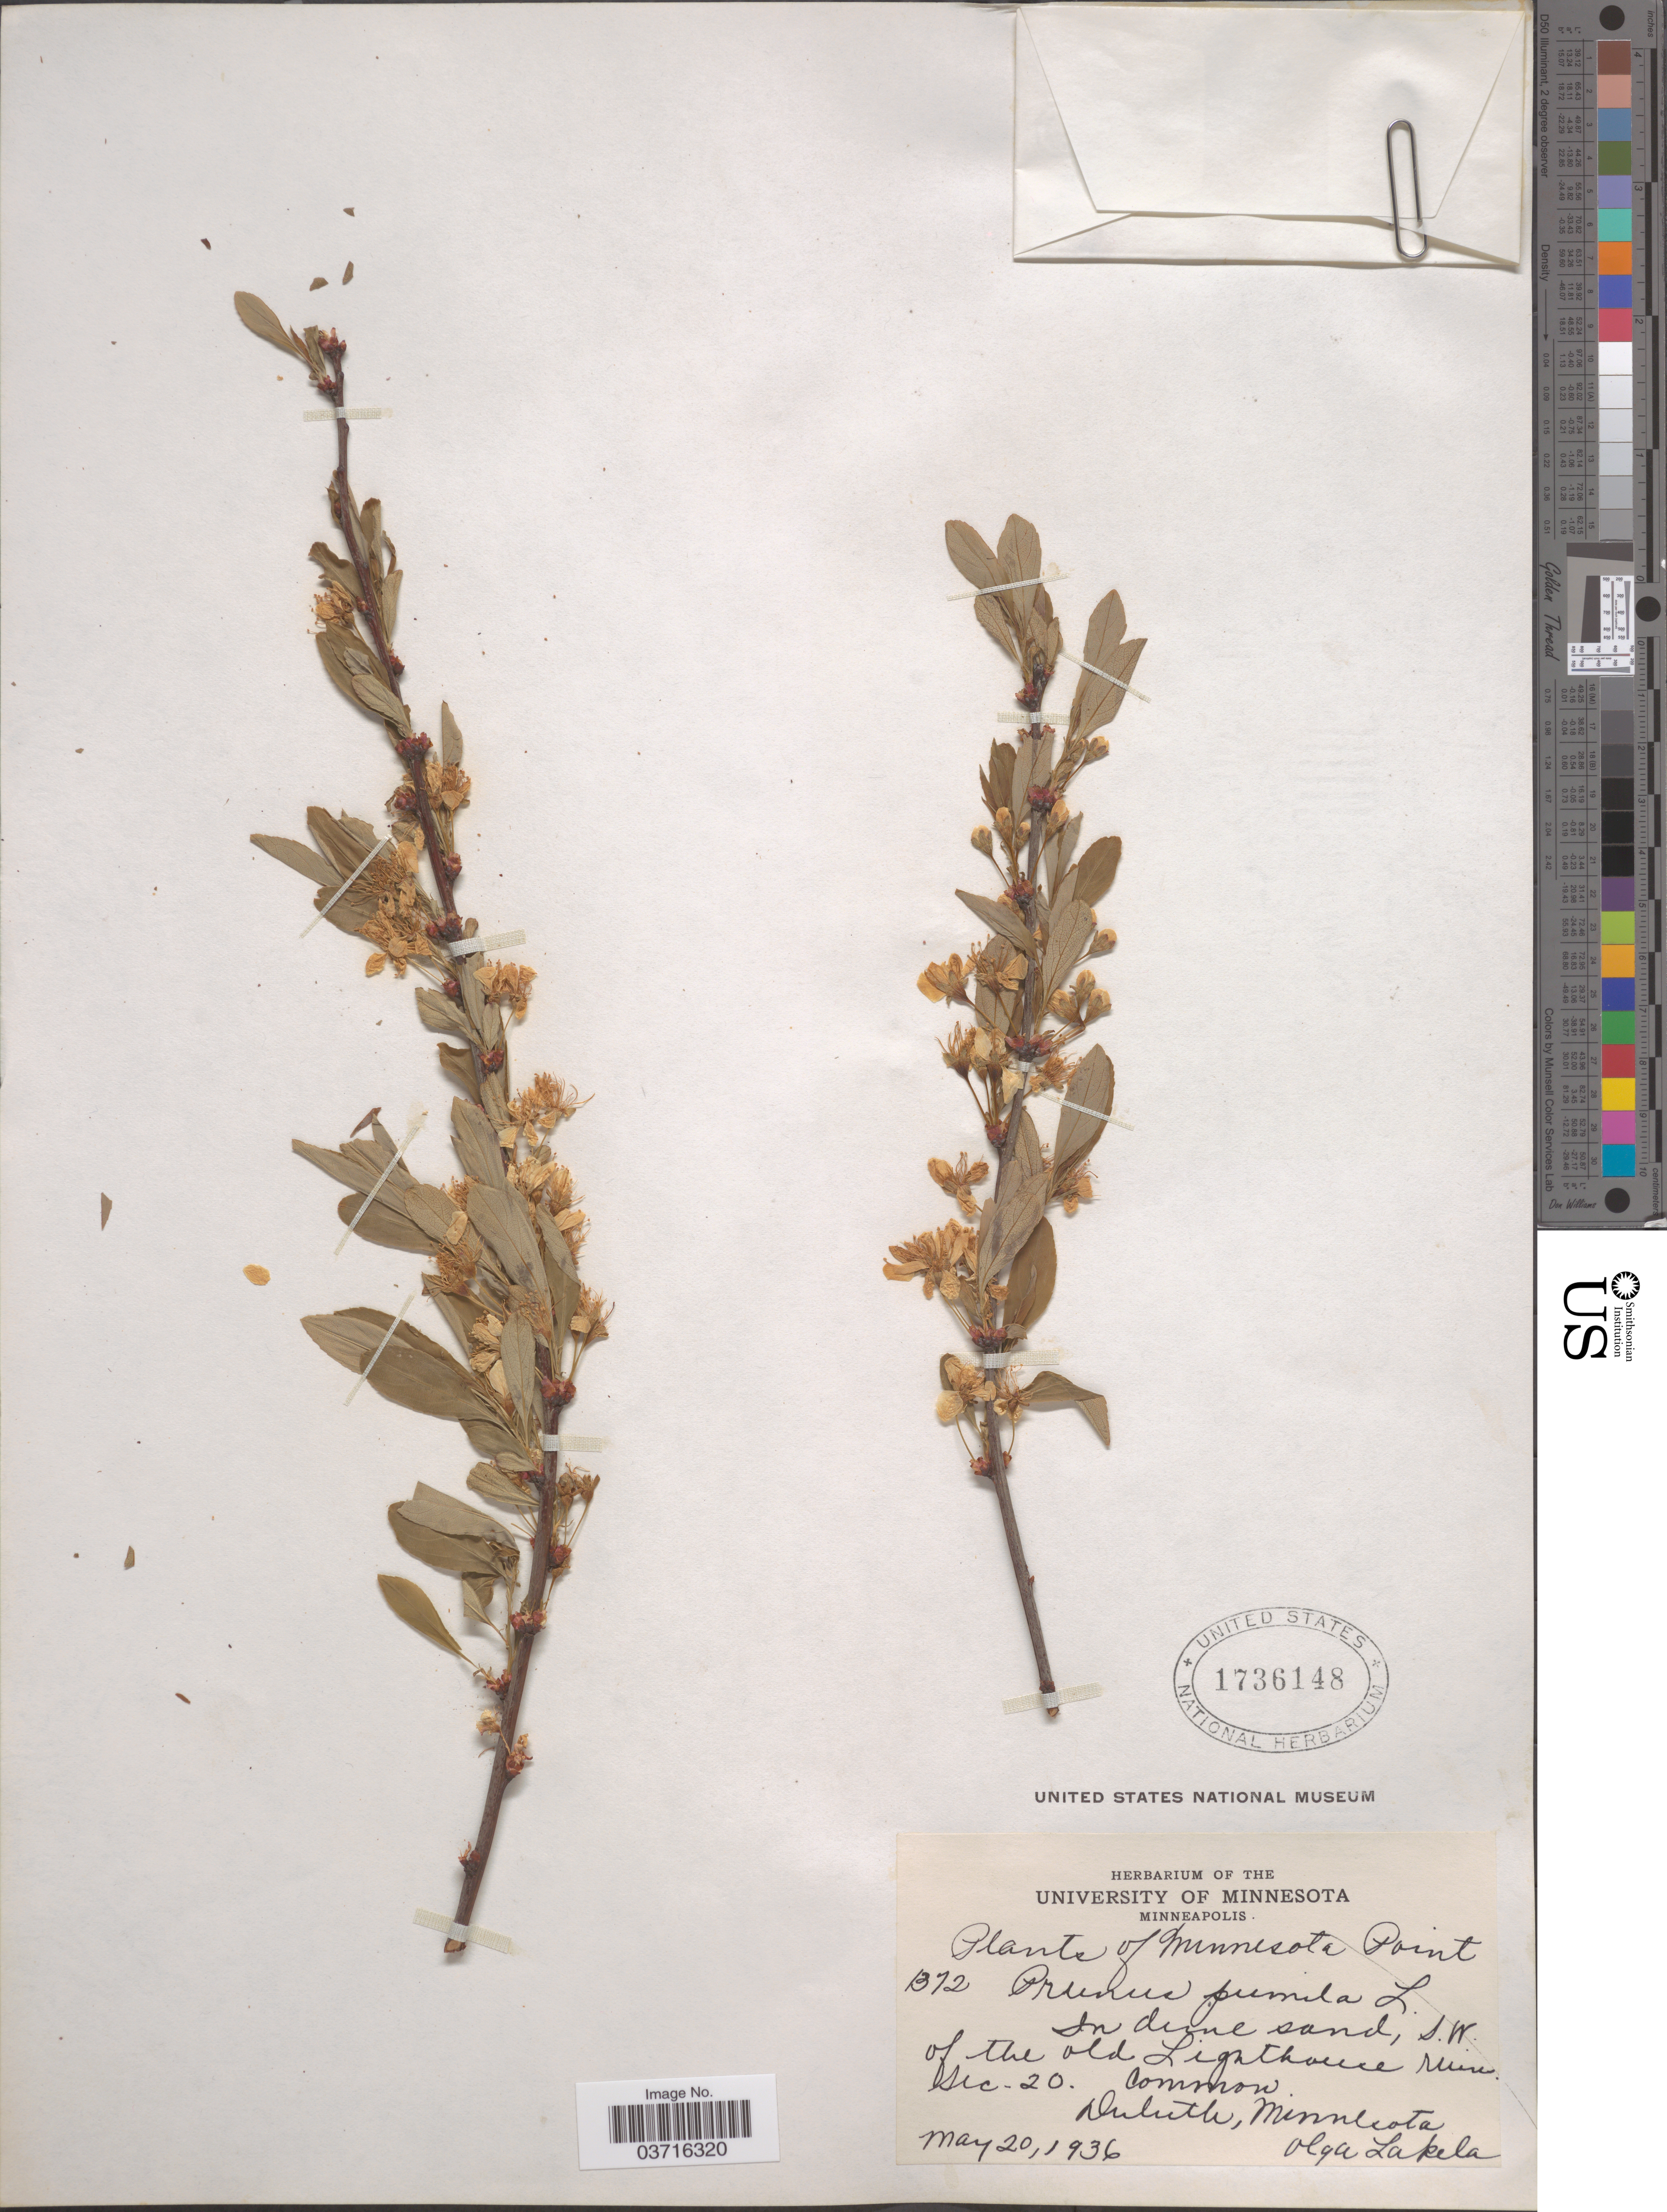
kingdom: Plantae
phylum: Tracheophyta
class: Magnoliopsida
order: Rosales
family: Rosaceae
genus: Prunus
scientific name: Prunus pumila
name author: L.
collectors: O. K. Lakela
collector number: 1372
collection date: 1936-05-20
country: United States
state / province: Minnesota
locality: S.W. of the old Lighthouse ruins. Sec-20. Duluth.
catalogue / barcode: US 1736148